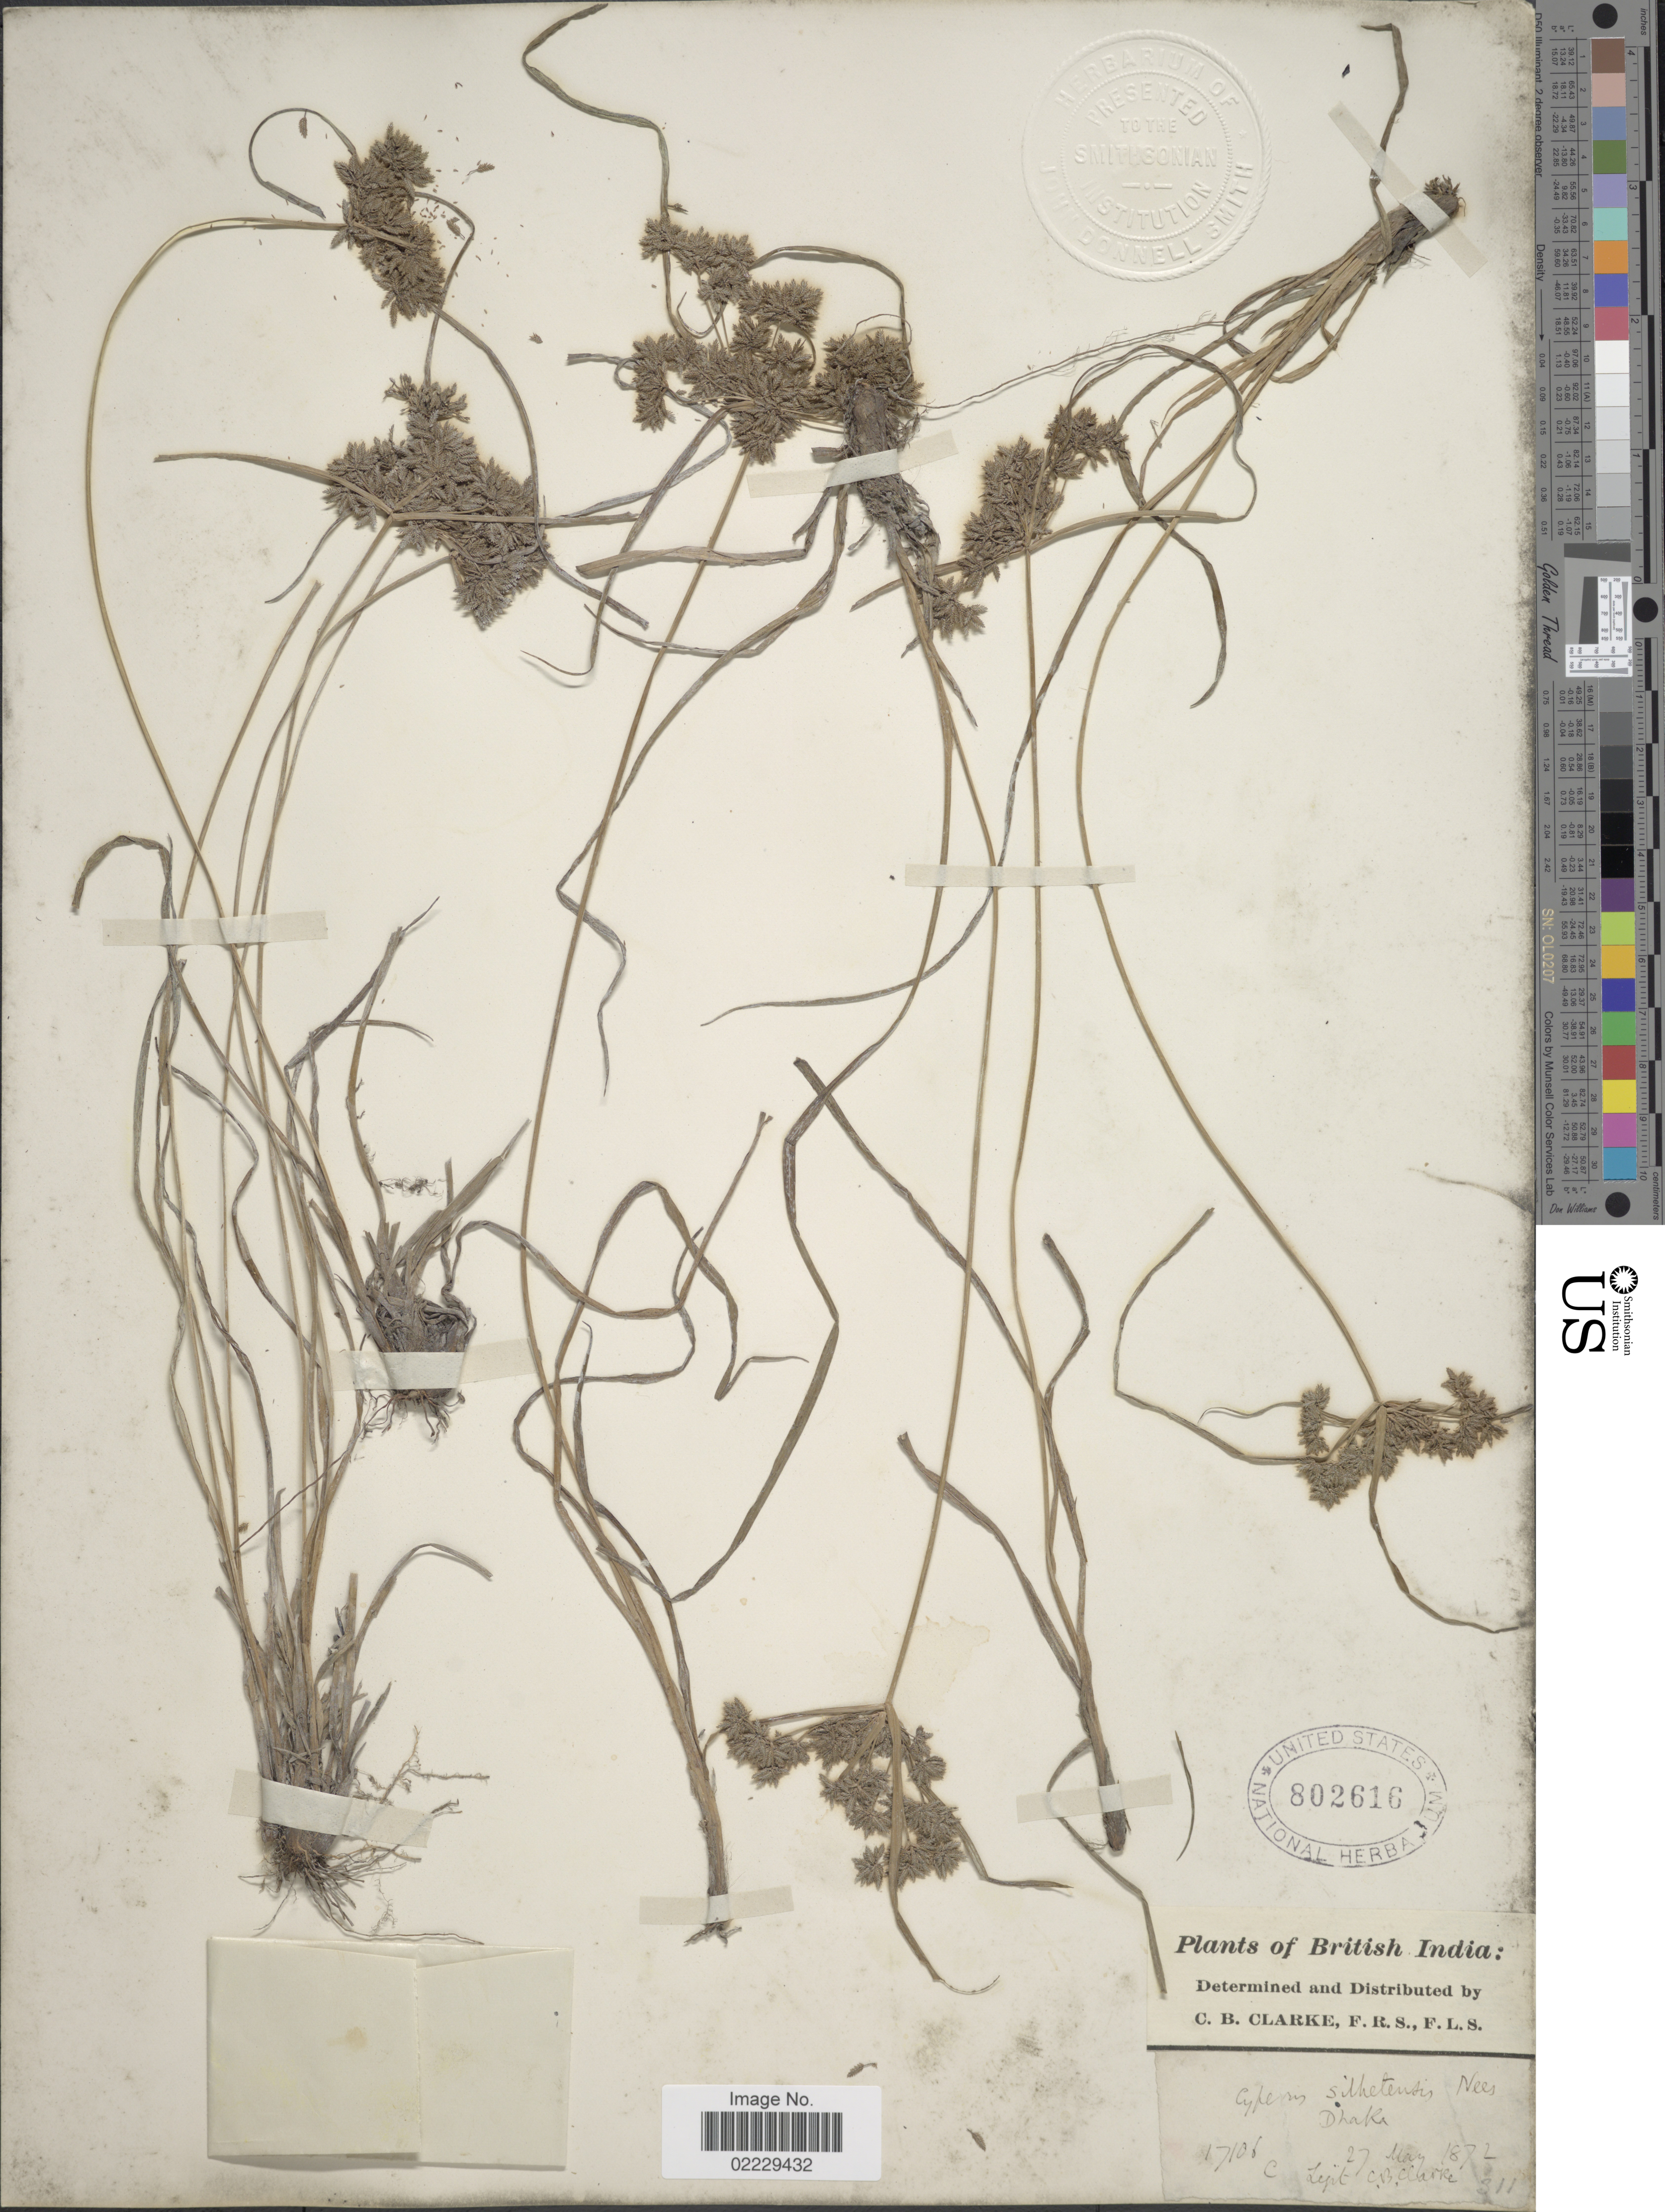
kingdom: Plantae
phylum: Tracheophyta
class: Liliopsida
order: Poales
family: Cyperaceae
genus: Cyperus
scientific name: Cyperus silletensis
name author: Nees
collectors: C. B. Clarke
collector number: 17106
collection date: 1872-05-27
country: India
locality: British India, Dhala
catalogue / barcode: US 802616